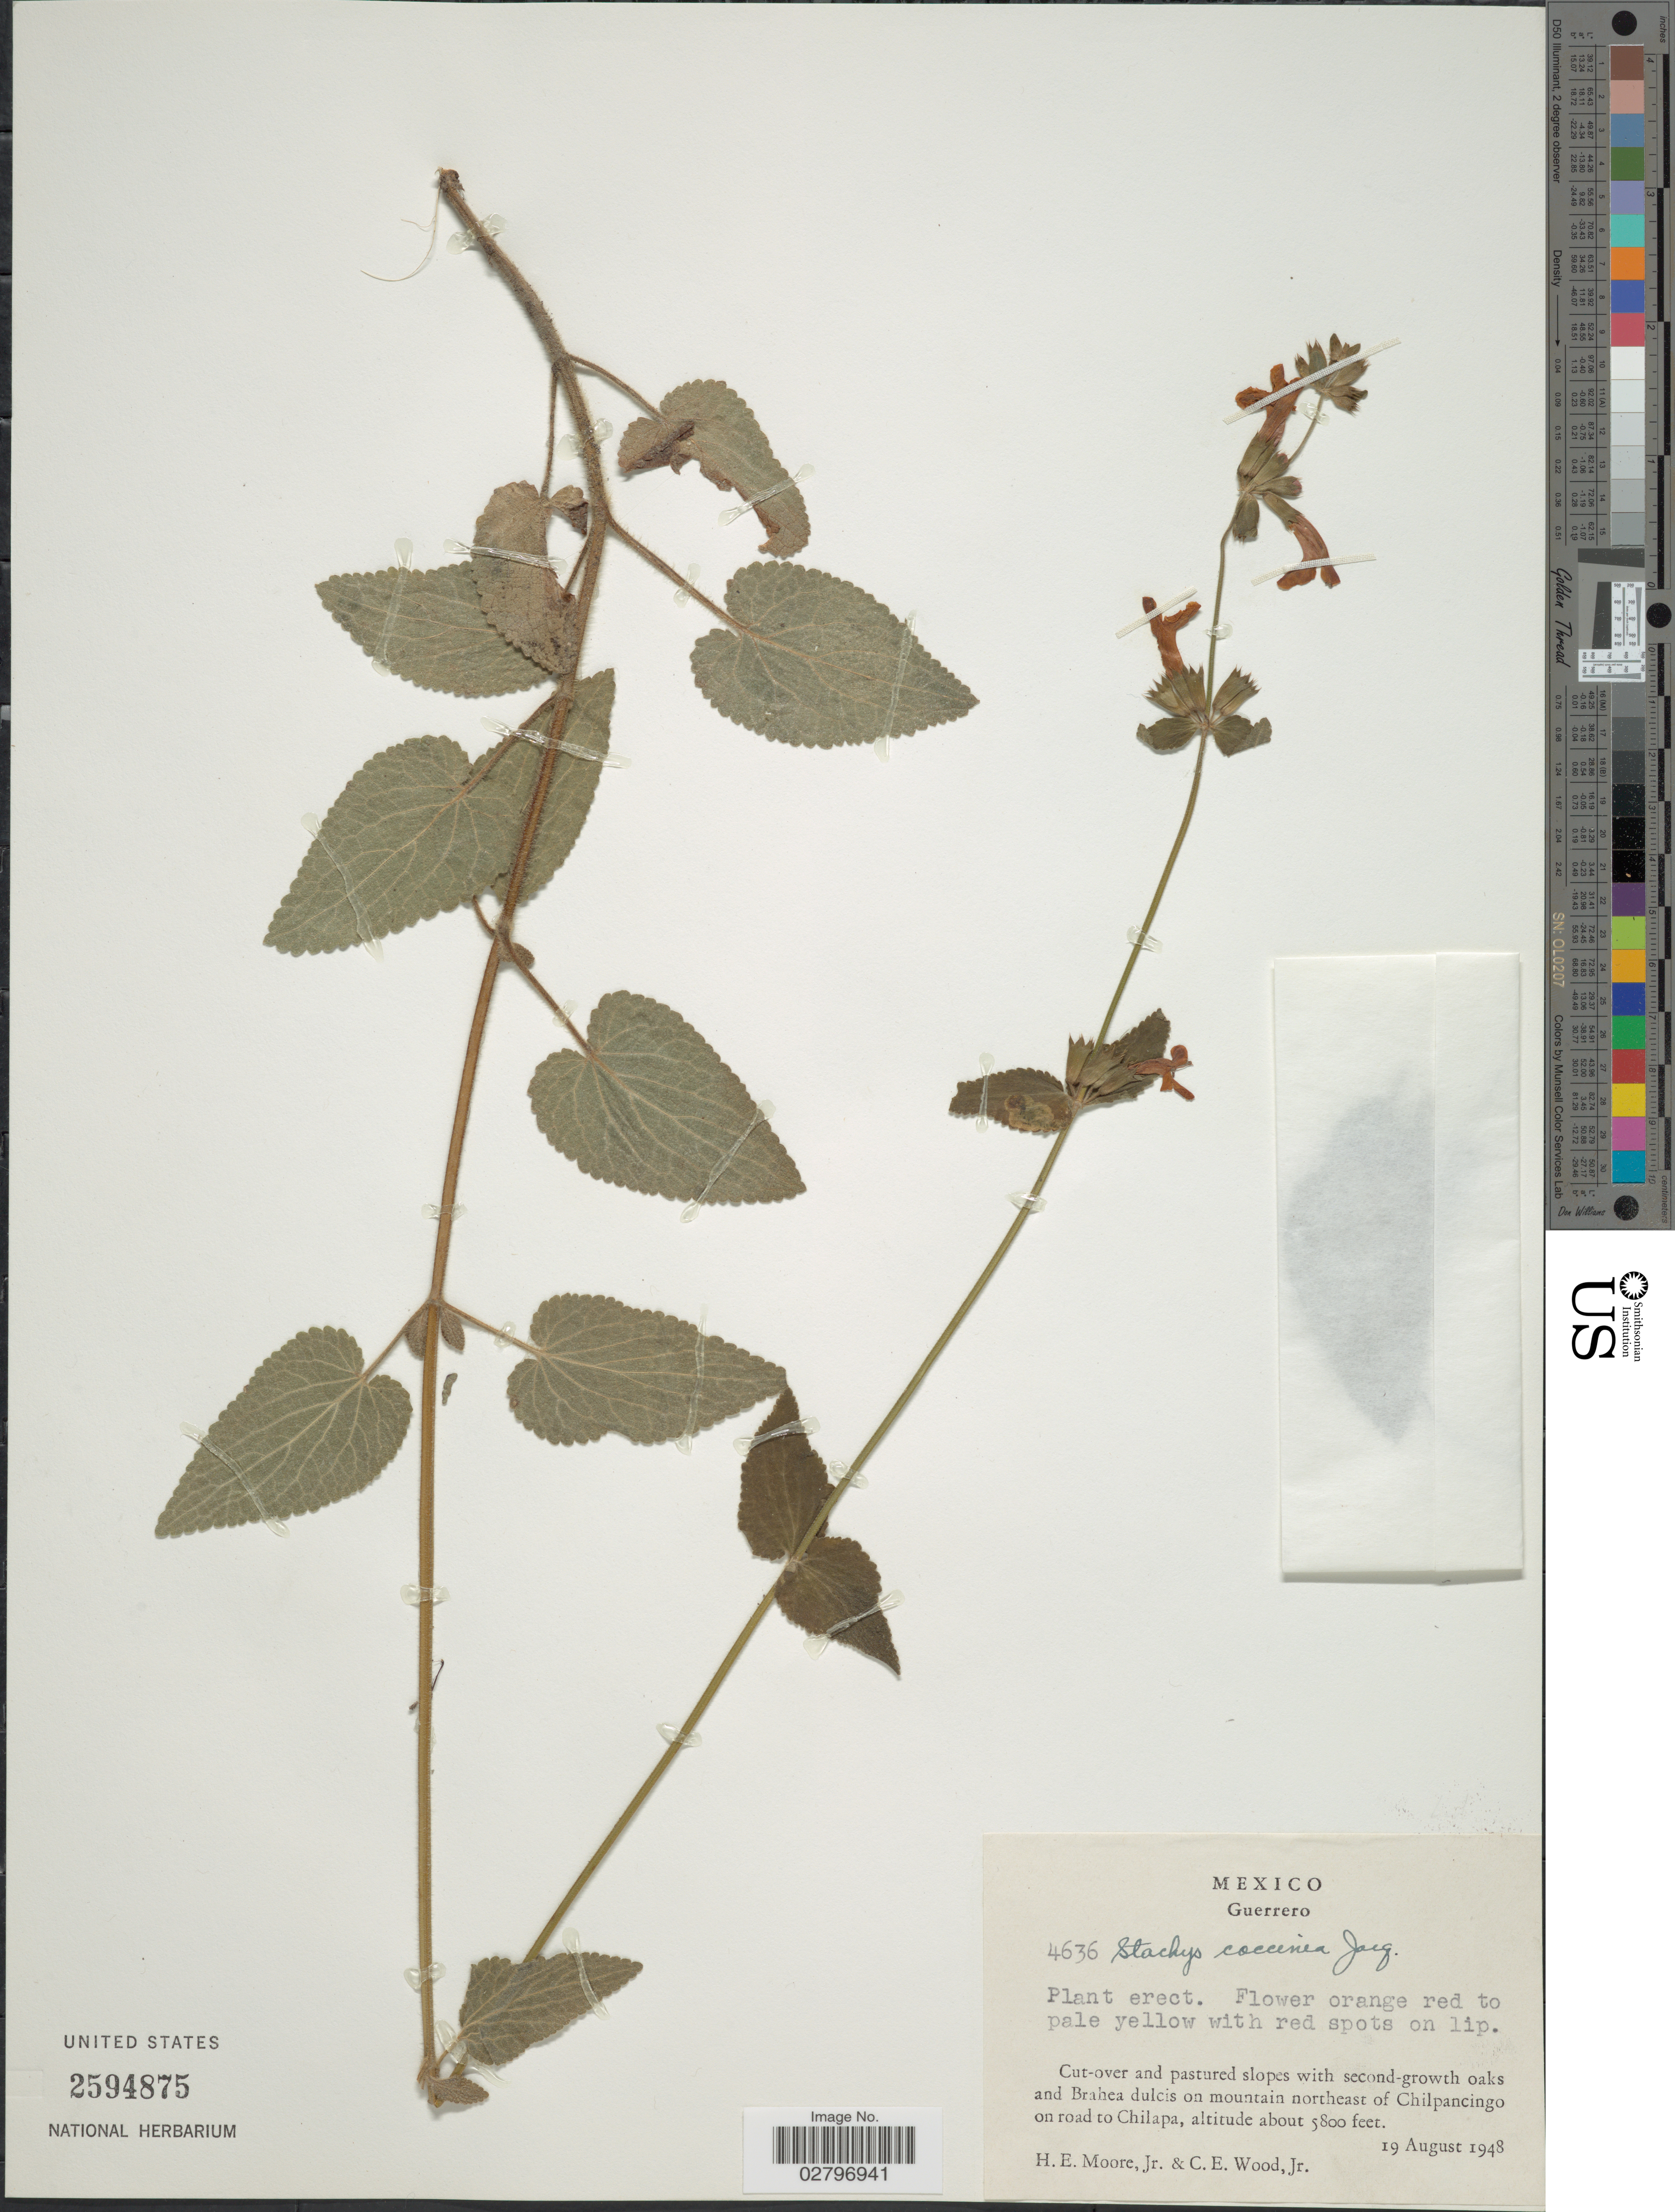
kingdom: Plantae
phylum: Tracheophyta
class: Magnoliopsida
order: Lamiales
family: Lamiaceae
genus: Stachys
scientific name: Stachys coccinea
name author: Ortega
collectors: H. Moore & C. Wood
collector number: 4636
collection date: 1948-08-19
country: Mexico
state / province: Guerrero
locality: Guerrero, on mountain northeast of Chilpancingo on road to Chilapa.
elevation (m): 1768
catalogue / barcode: US 2594875